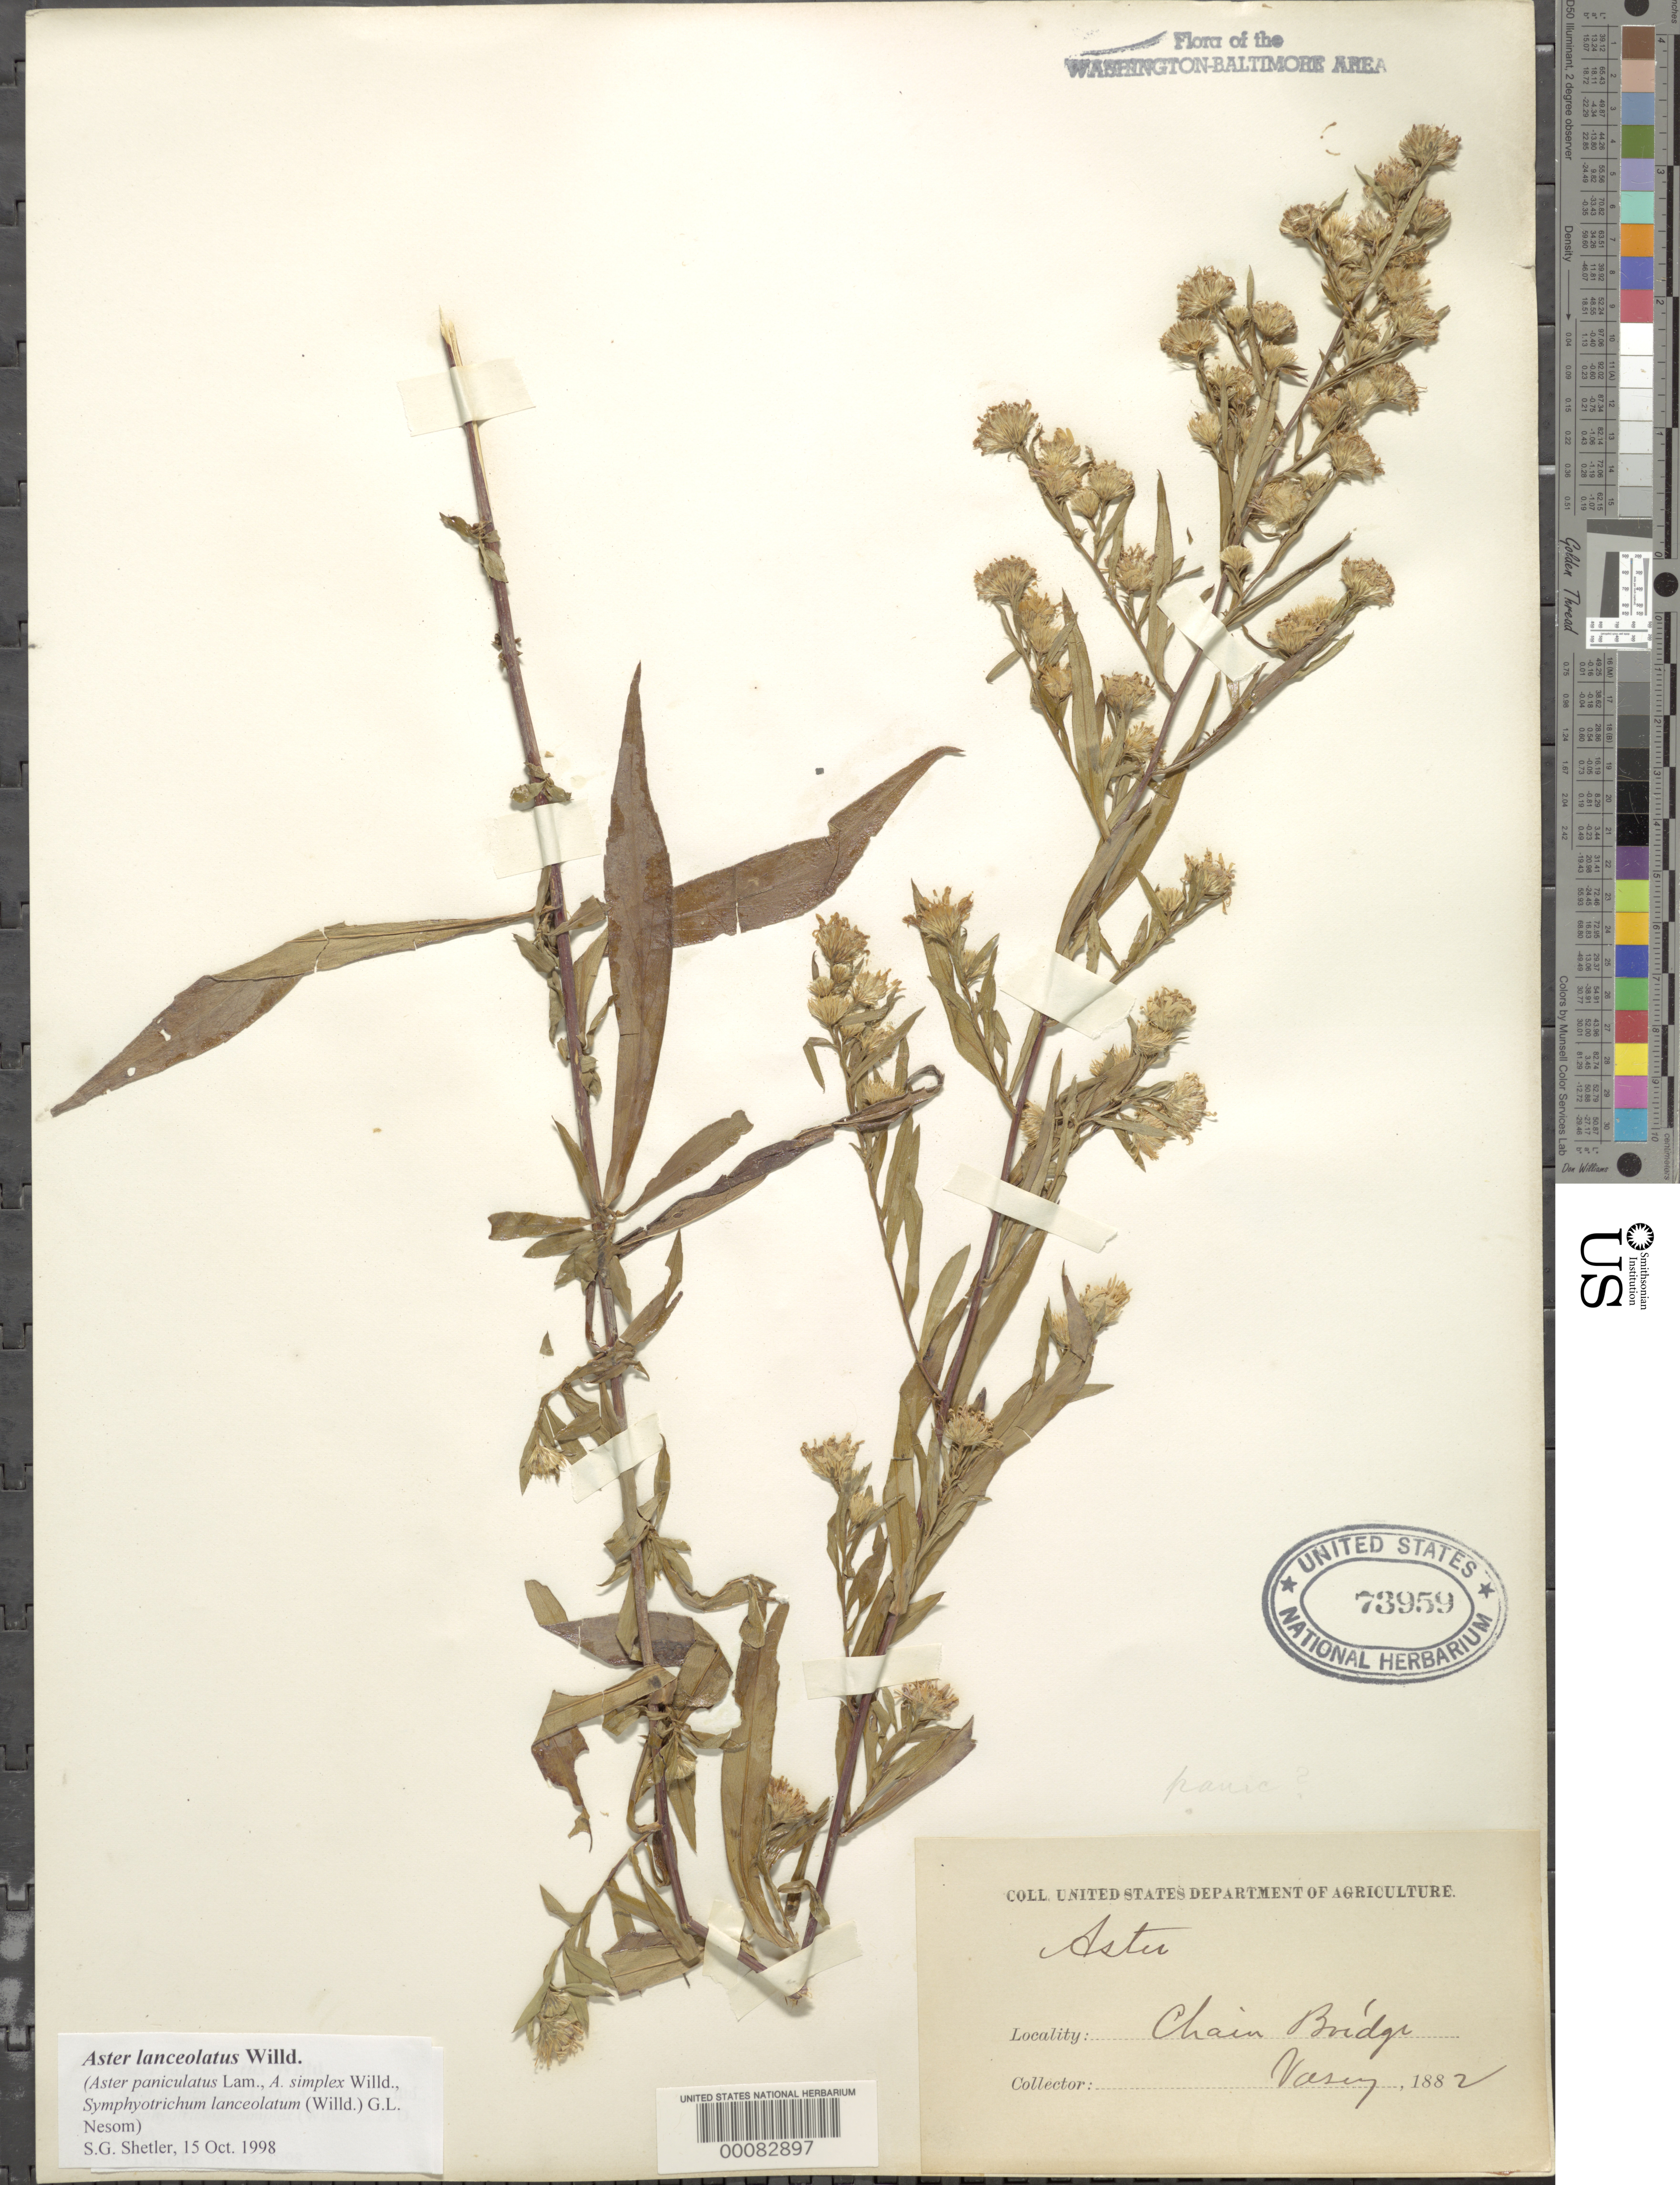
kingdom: Plantae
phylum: Tracheophyta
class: Magnoliopsida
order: Asterales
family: Asteraceae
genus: Symphyotrichum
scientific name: Symphyotrichum lanceolatum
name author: (Willd.) G.L. Nesom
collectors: G. Vasey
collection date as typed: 1882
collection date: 1882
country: United States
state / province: District of Columbia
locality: Chain Bridge C. & O. Canal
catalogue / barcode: US 73959